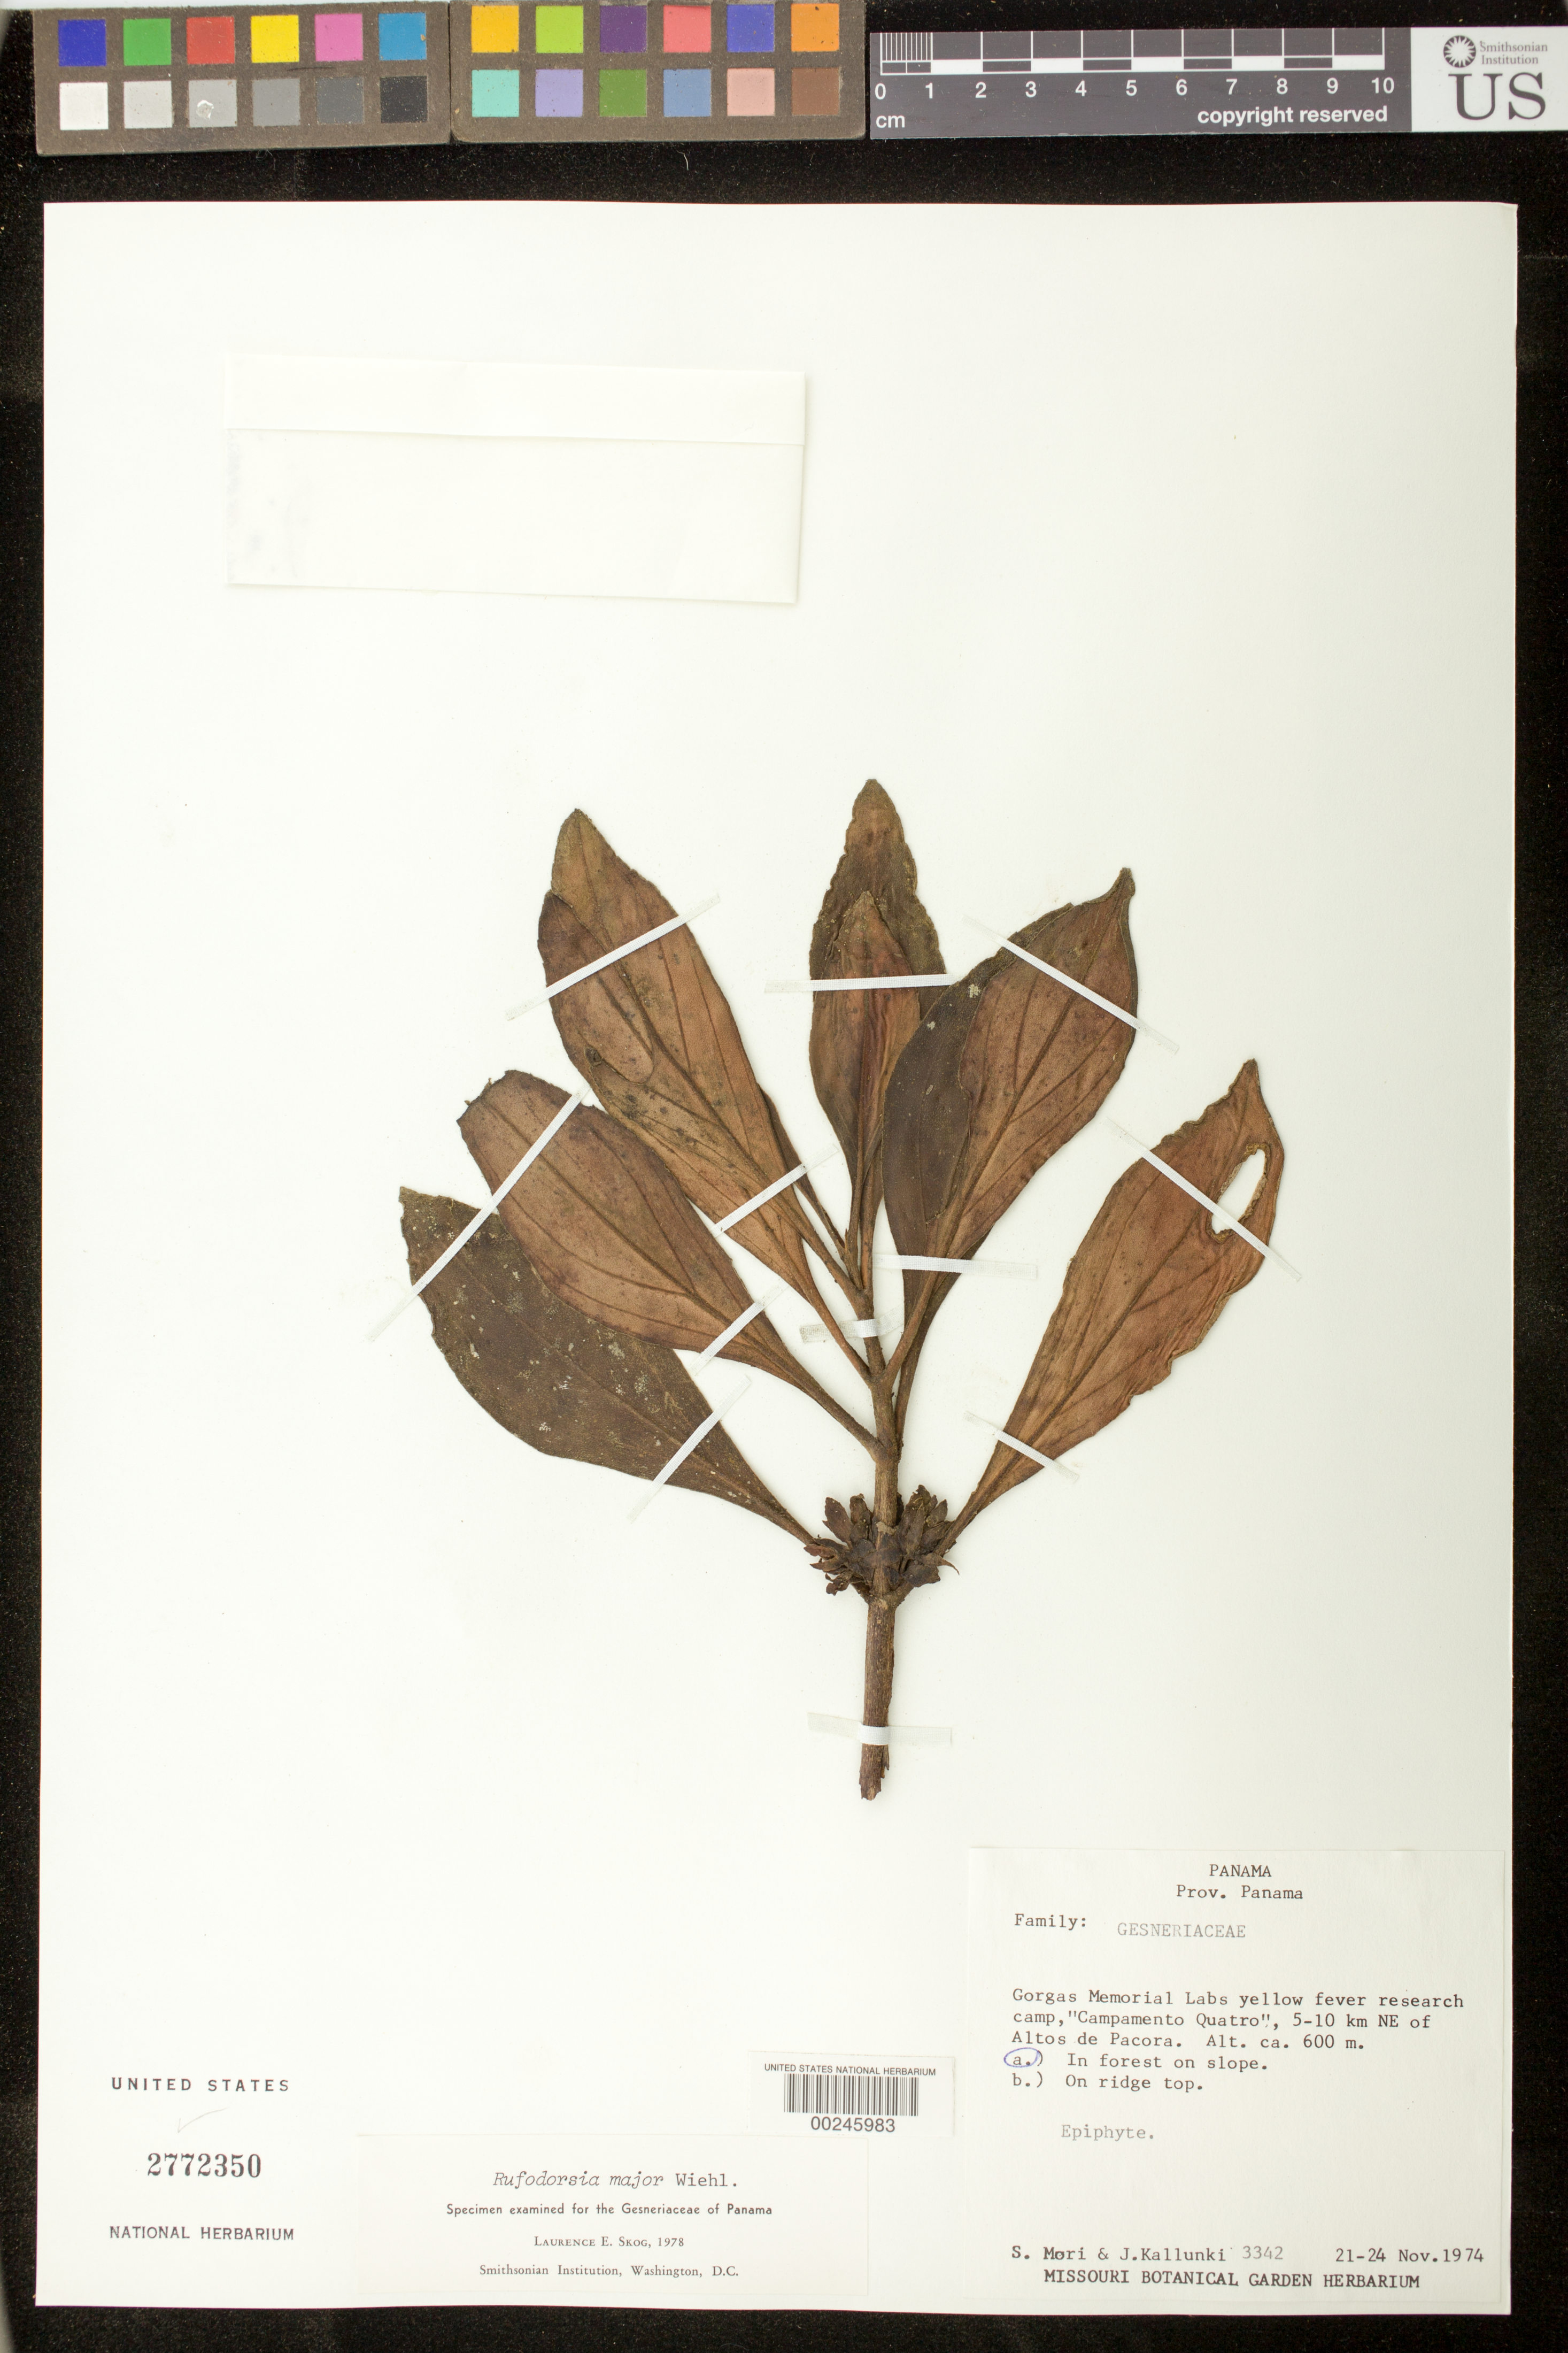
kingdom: Plantae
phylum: Tracheophyta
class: Magnoliopsida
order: Lamiales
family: Gesneriaceae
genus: Rufodorsia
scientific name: Rufodorsia major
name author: Wiehler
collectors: S. Mori & J. Kallunki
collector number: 3342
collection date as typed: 21-24 Nov 1974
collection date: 1974-11-21/1974-11-24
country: Panama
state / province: Panamá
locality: Gorgas Memorial Labs Yellow Fever Research camp, "campamento quatro", 5-10 km ne of Altos de Pacora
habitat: In forest on slope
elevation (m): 600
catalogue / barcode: US 2772350